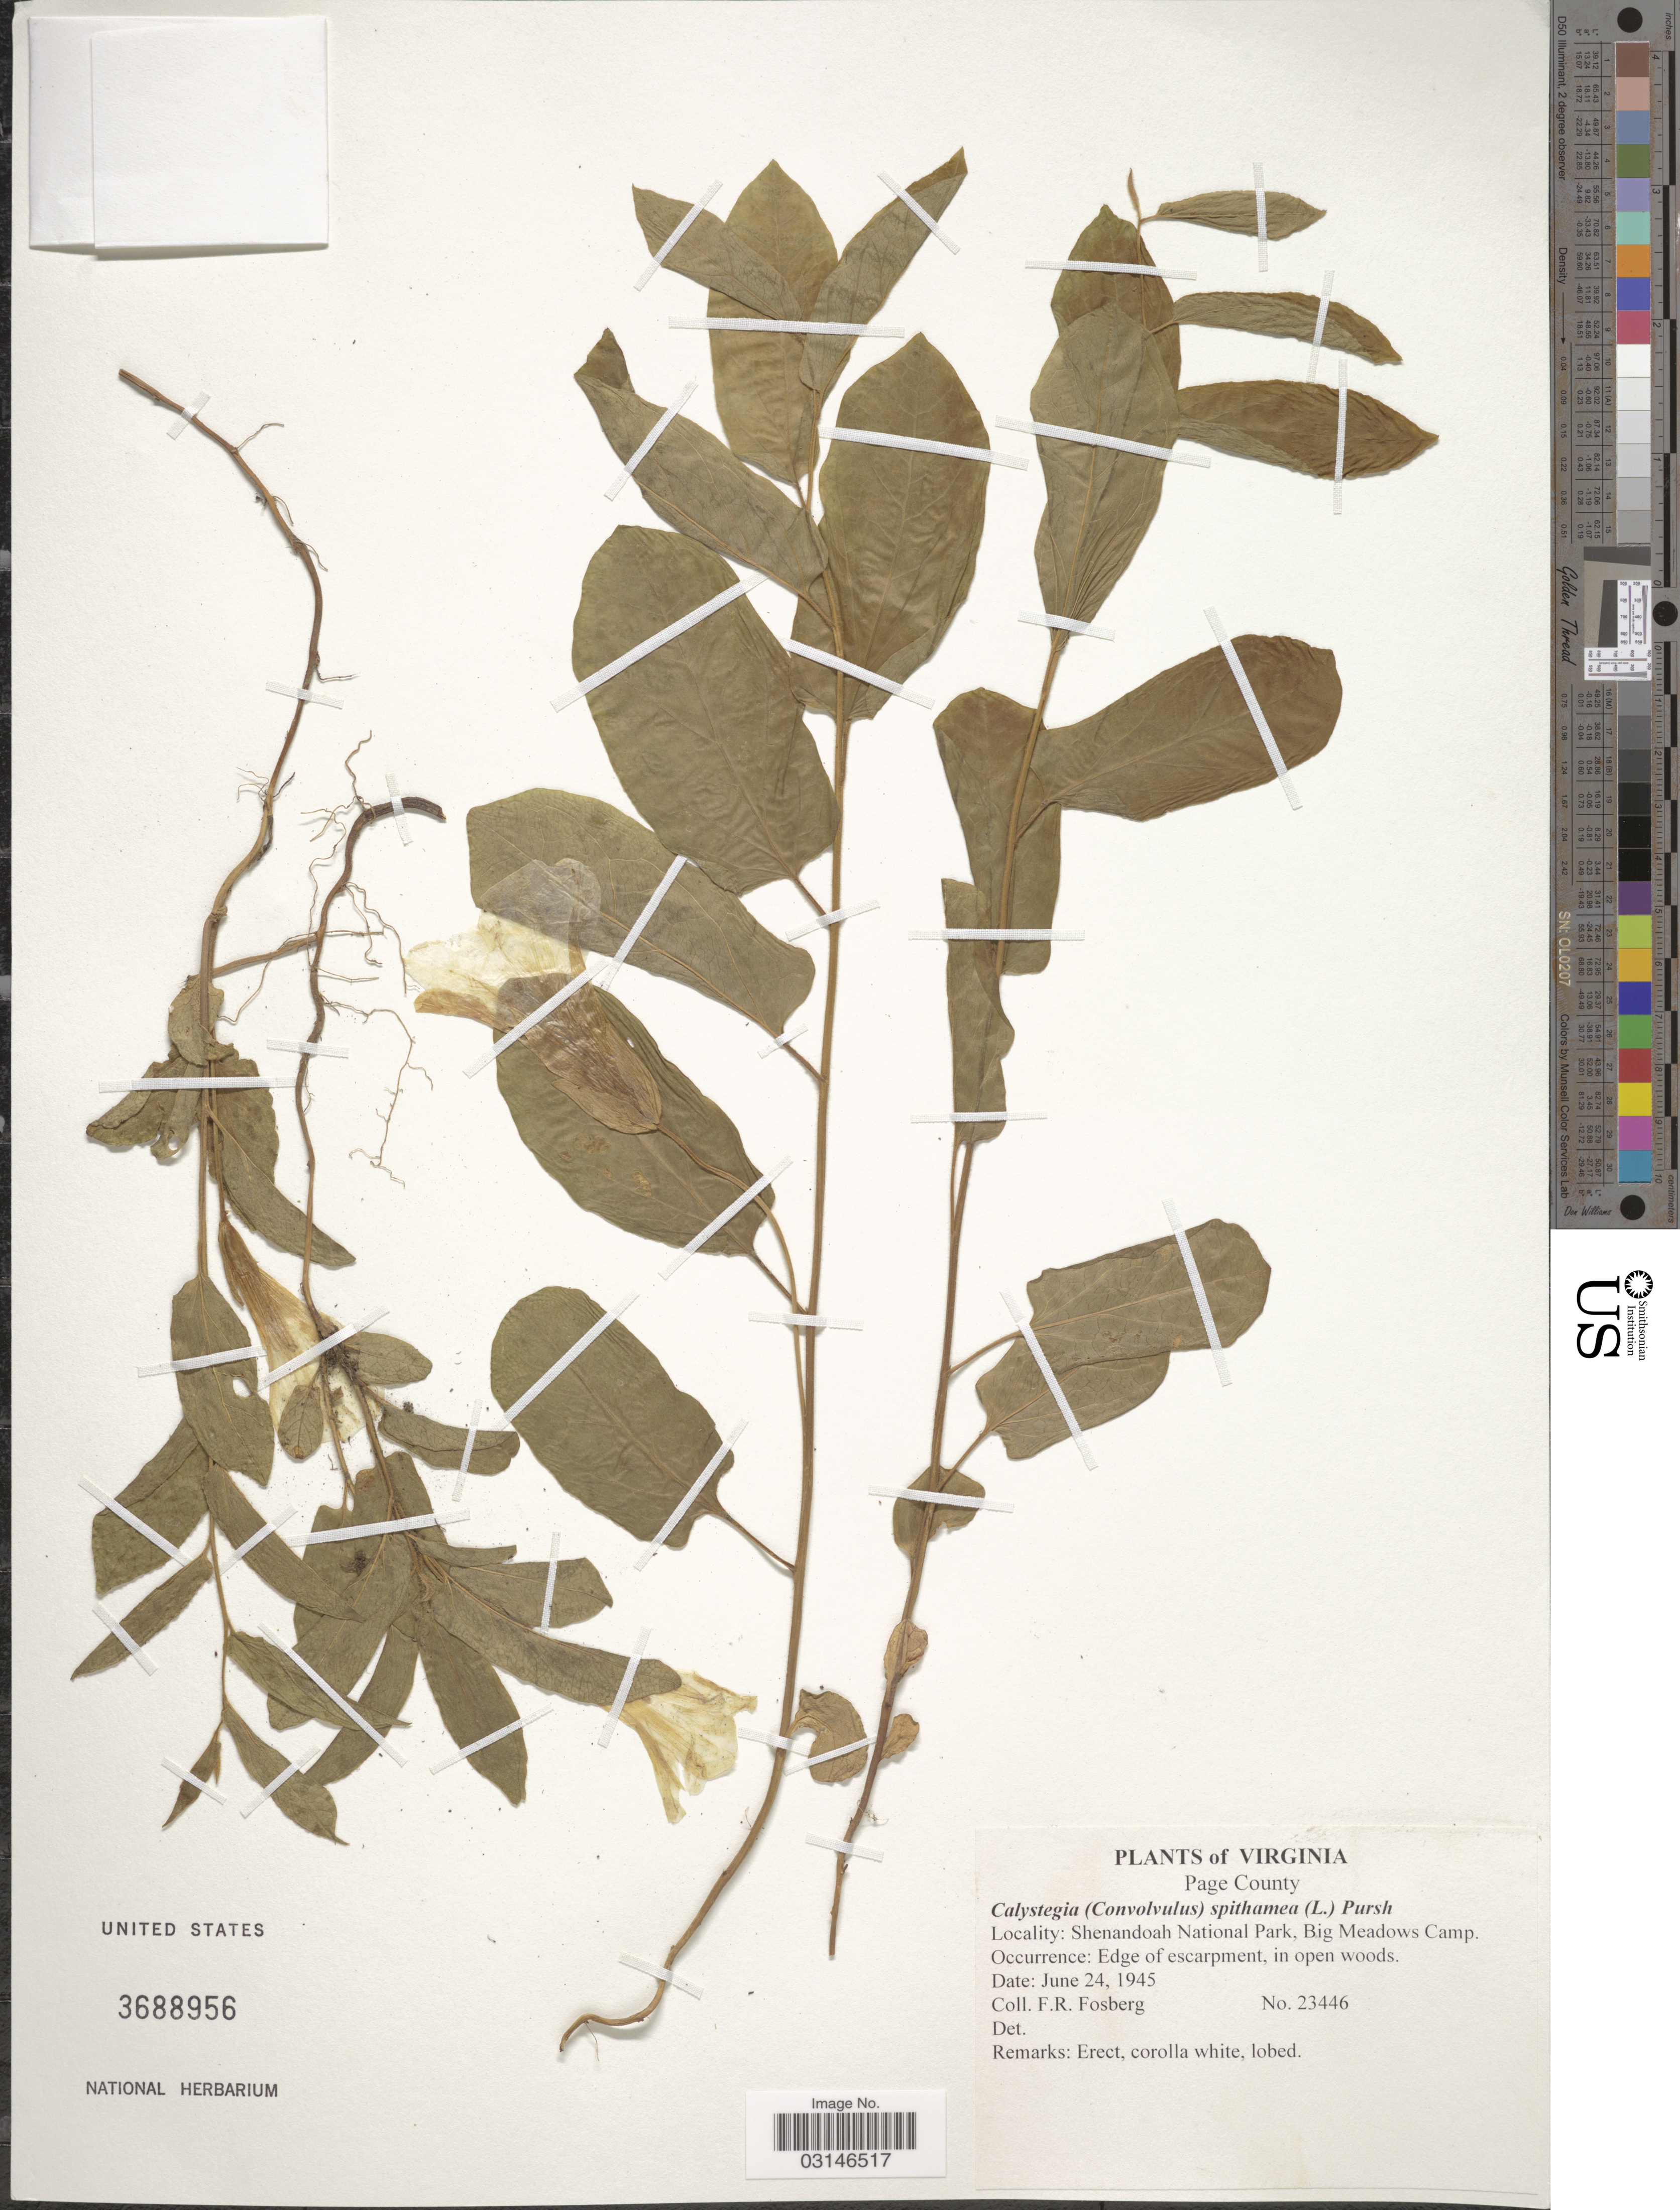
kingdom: Plantae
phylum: Tracheophyta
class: Magnoliopsida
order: Solanales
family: Convolvulaceae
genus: Calystegia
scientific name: Calystegia spithamaea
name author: (L.) Pursh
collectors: F. R. Fosberg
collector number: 23446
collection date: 1945-06-24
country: United States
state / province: Virginia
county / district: Page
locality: Shenandoah National Park, Big Meadows Camp.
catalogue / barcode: US 3688956